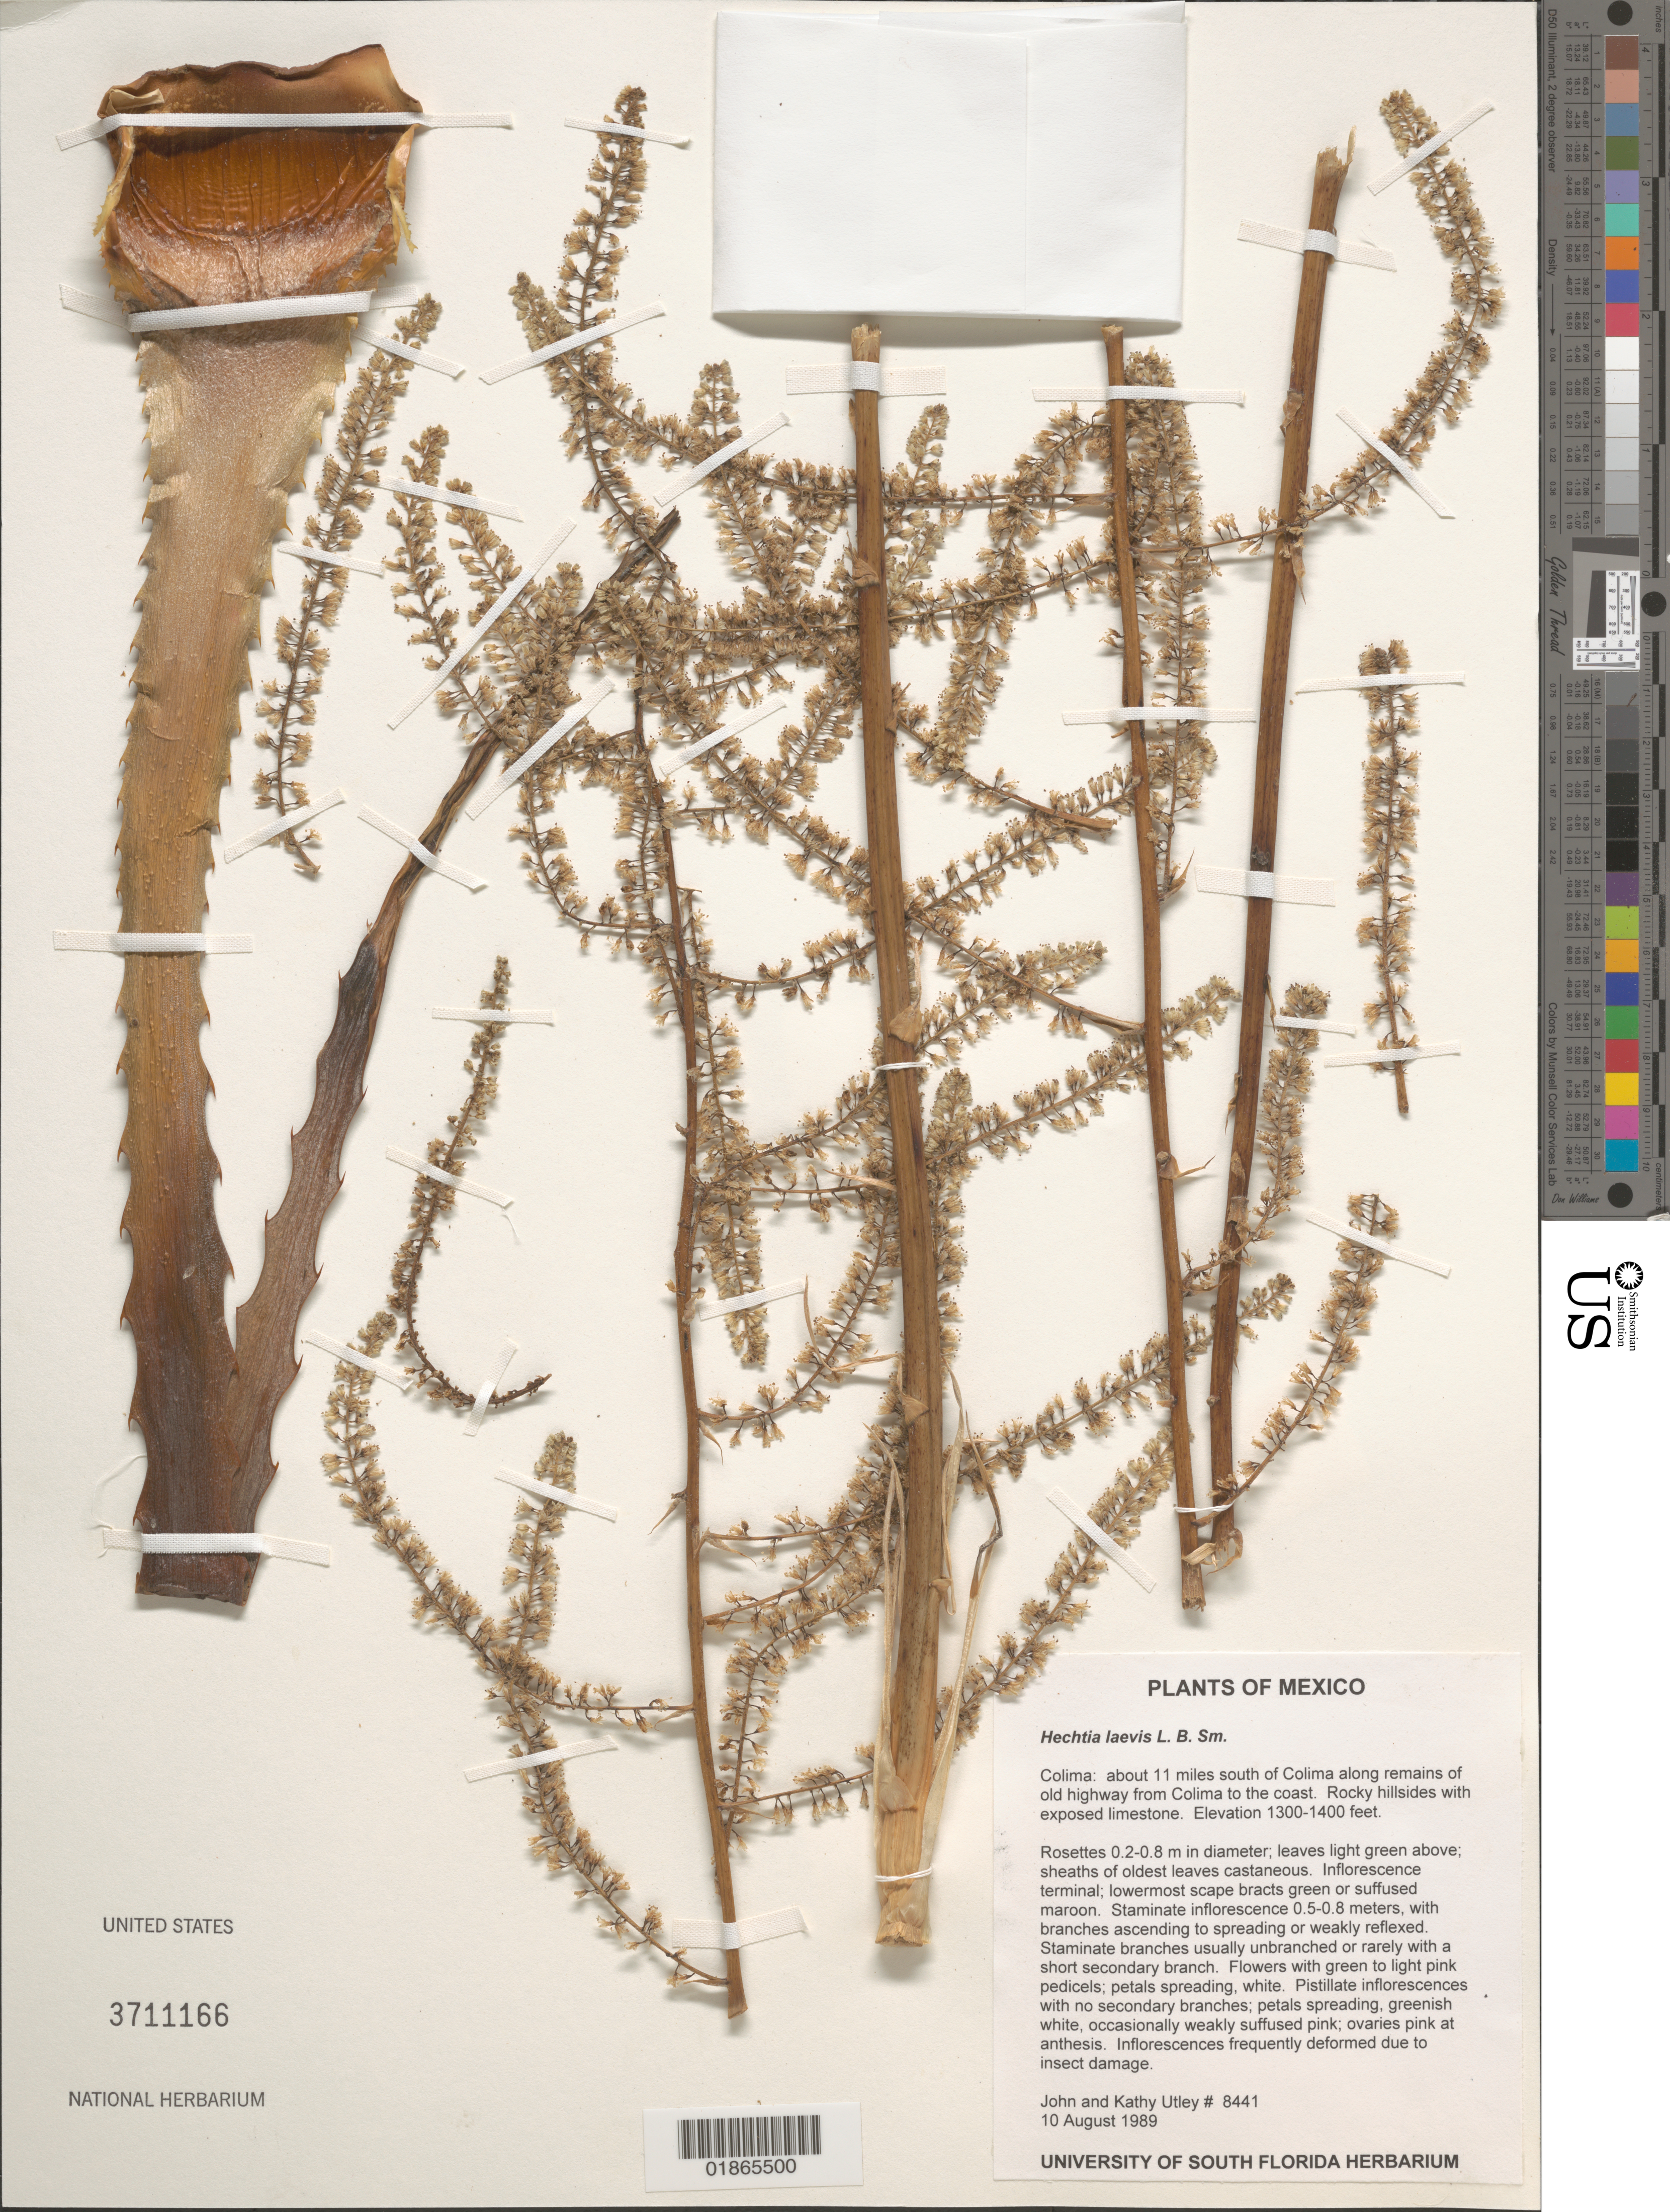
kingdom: Plantae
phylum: Tracheophyta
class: Liliopsida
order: Poales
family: Bromeliaceae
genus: Hechtia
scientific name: Hechtia laevis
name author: L.B. Sm.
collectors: J. Utley & K. Utley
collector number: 8441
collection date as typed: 10 August 1989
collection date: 1989-08-10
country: Mexico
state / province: Colima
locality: About 11 miles south of Colima along remains of old highway from Colima to the coast.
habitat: Rocky hillsides with exposed limestone.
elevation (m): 396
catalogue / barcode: US 3711166